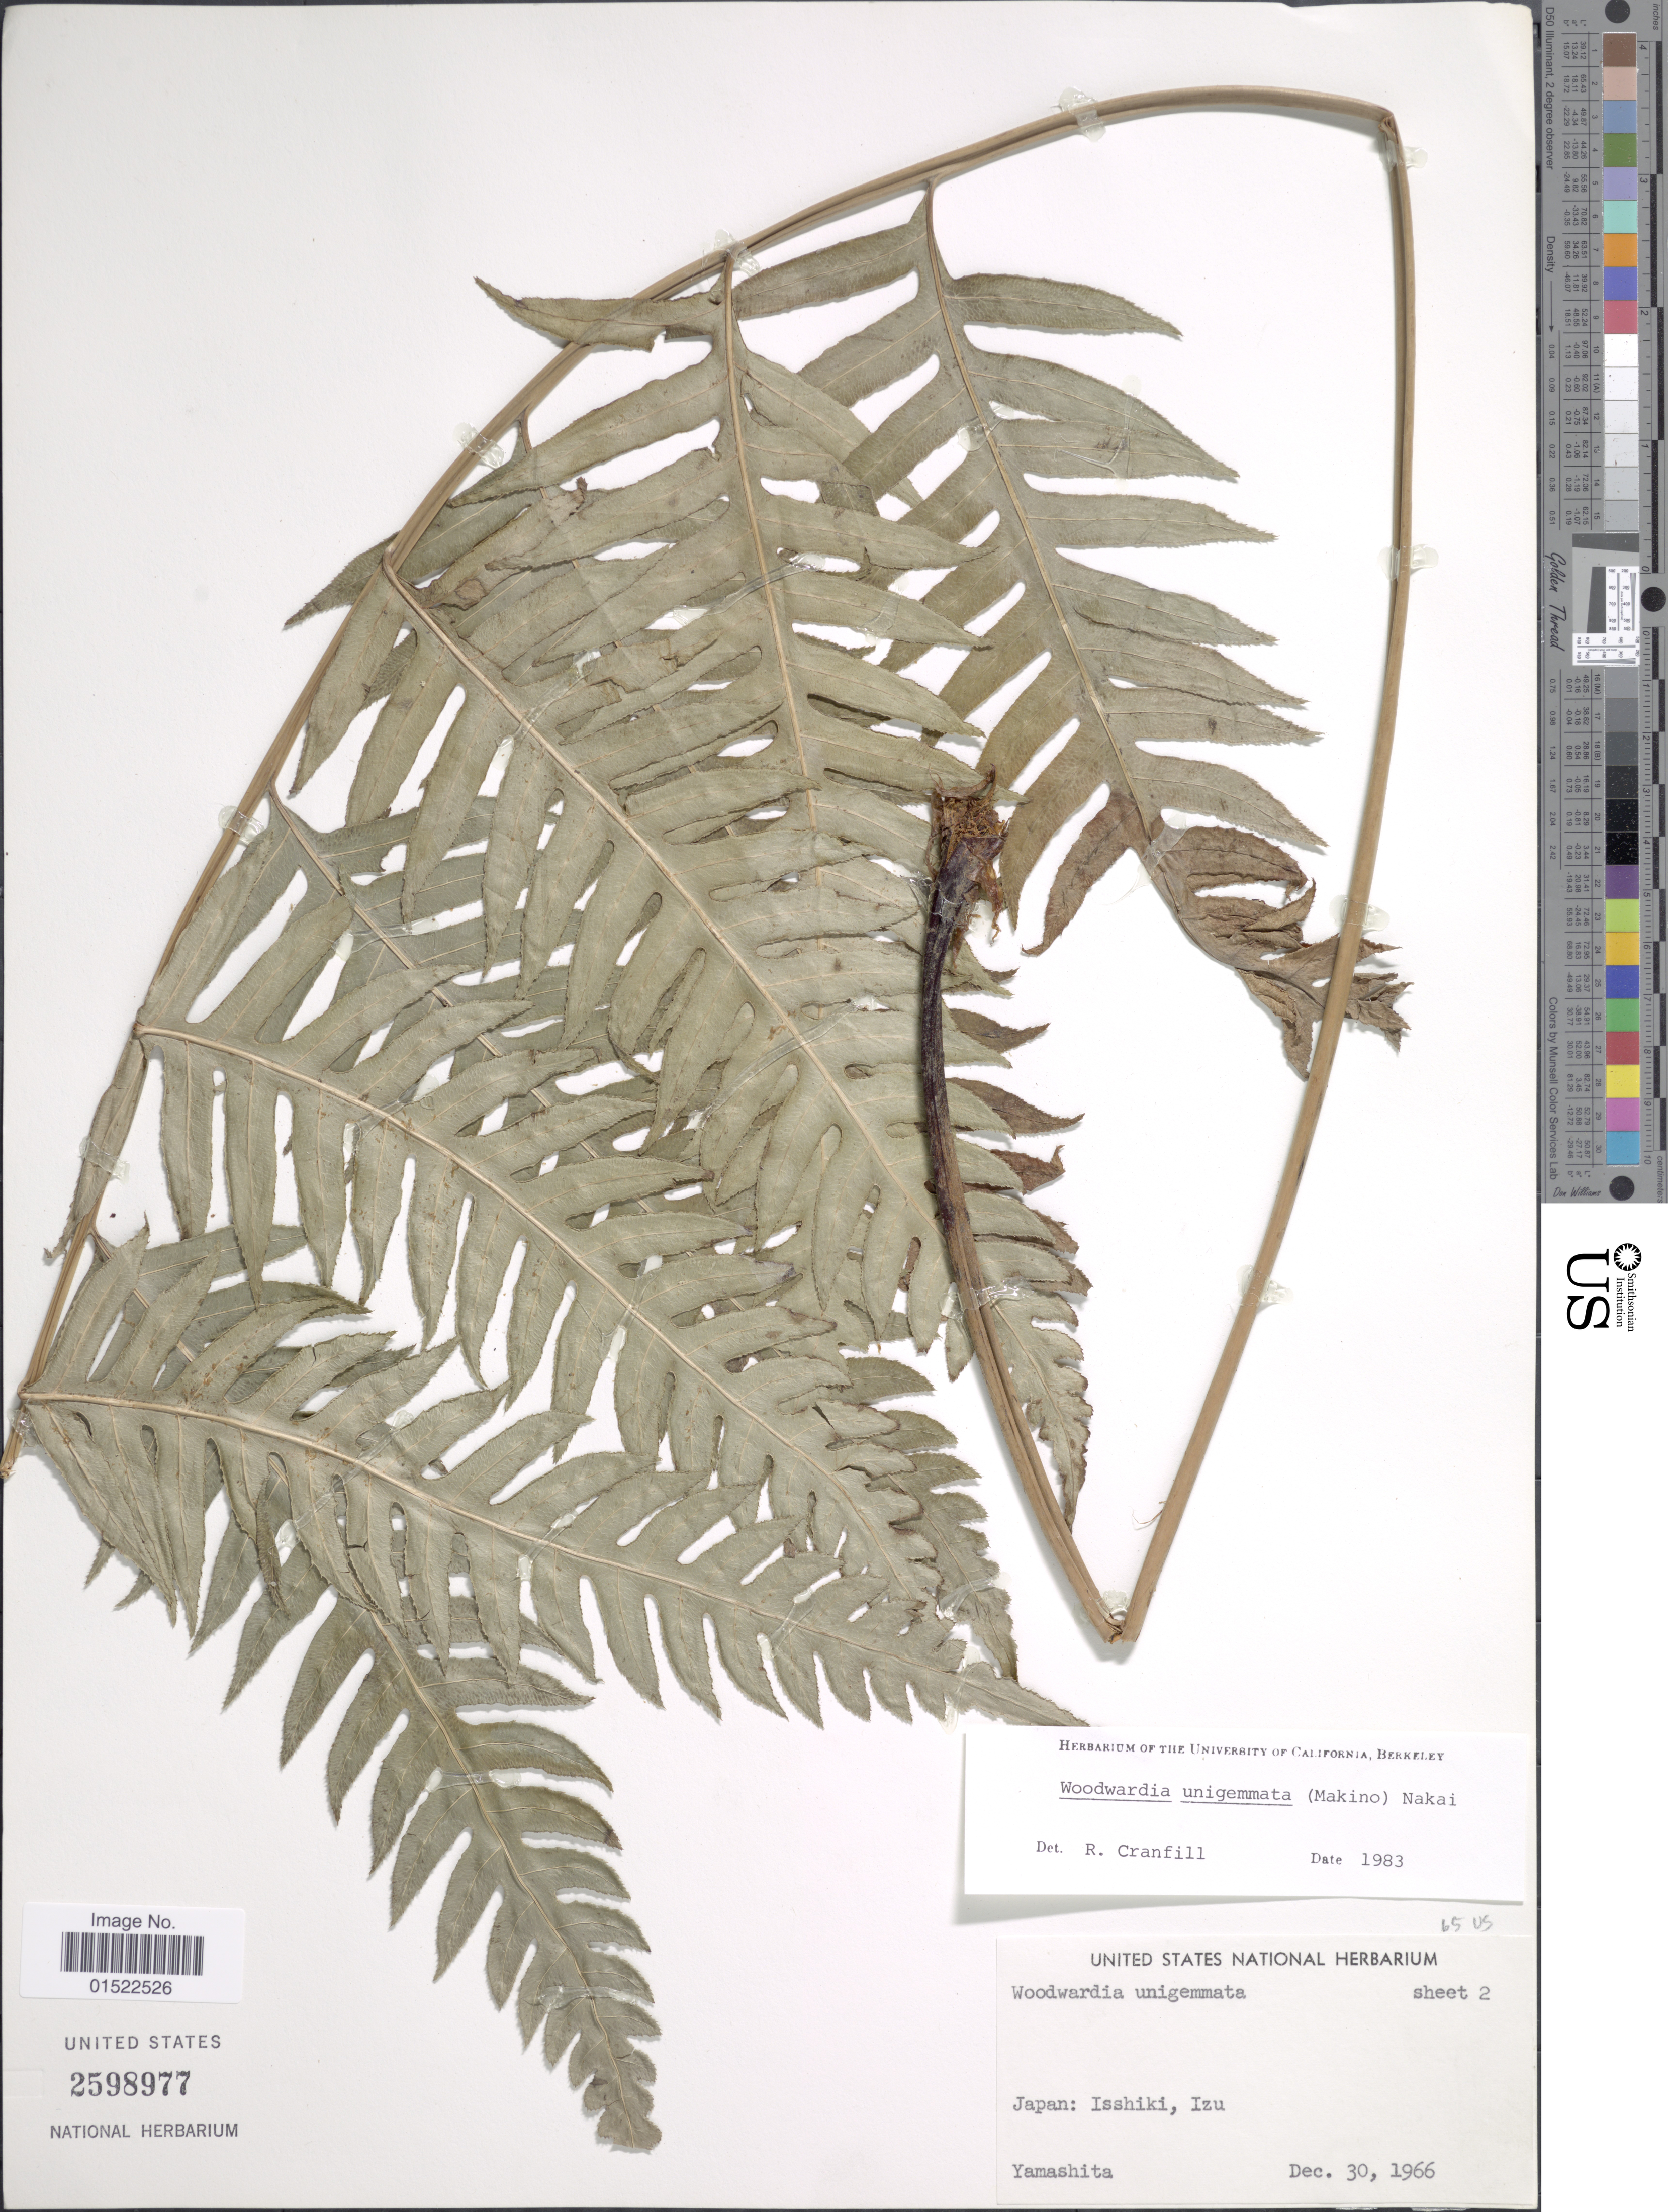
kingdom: Plantae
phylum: Tracheophyta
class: Polypodiopsida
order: Polypodiales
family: Blechnaceae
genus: Woodwardia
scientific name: Woodwardia unigemmata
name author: (Makino) Nakai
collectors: Yamashita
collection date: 1966-12-30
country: Japan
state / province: Sizuoka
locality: Isshiki, Izu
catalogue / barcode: US 2598977